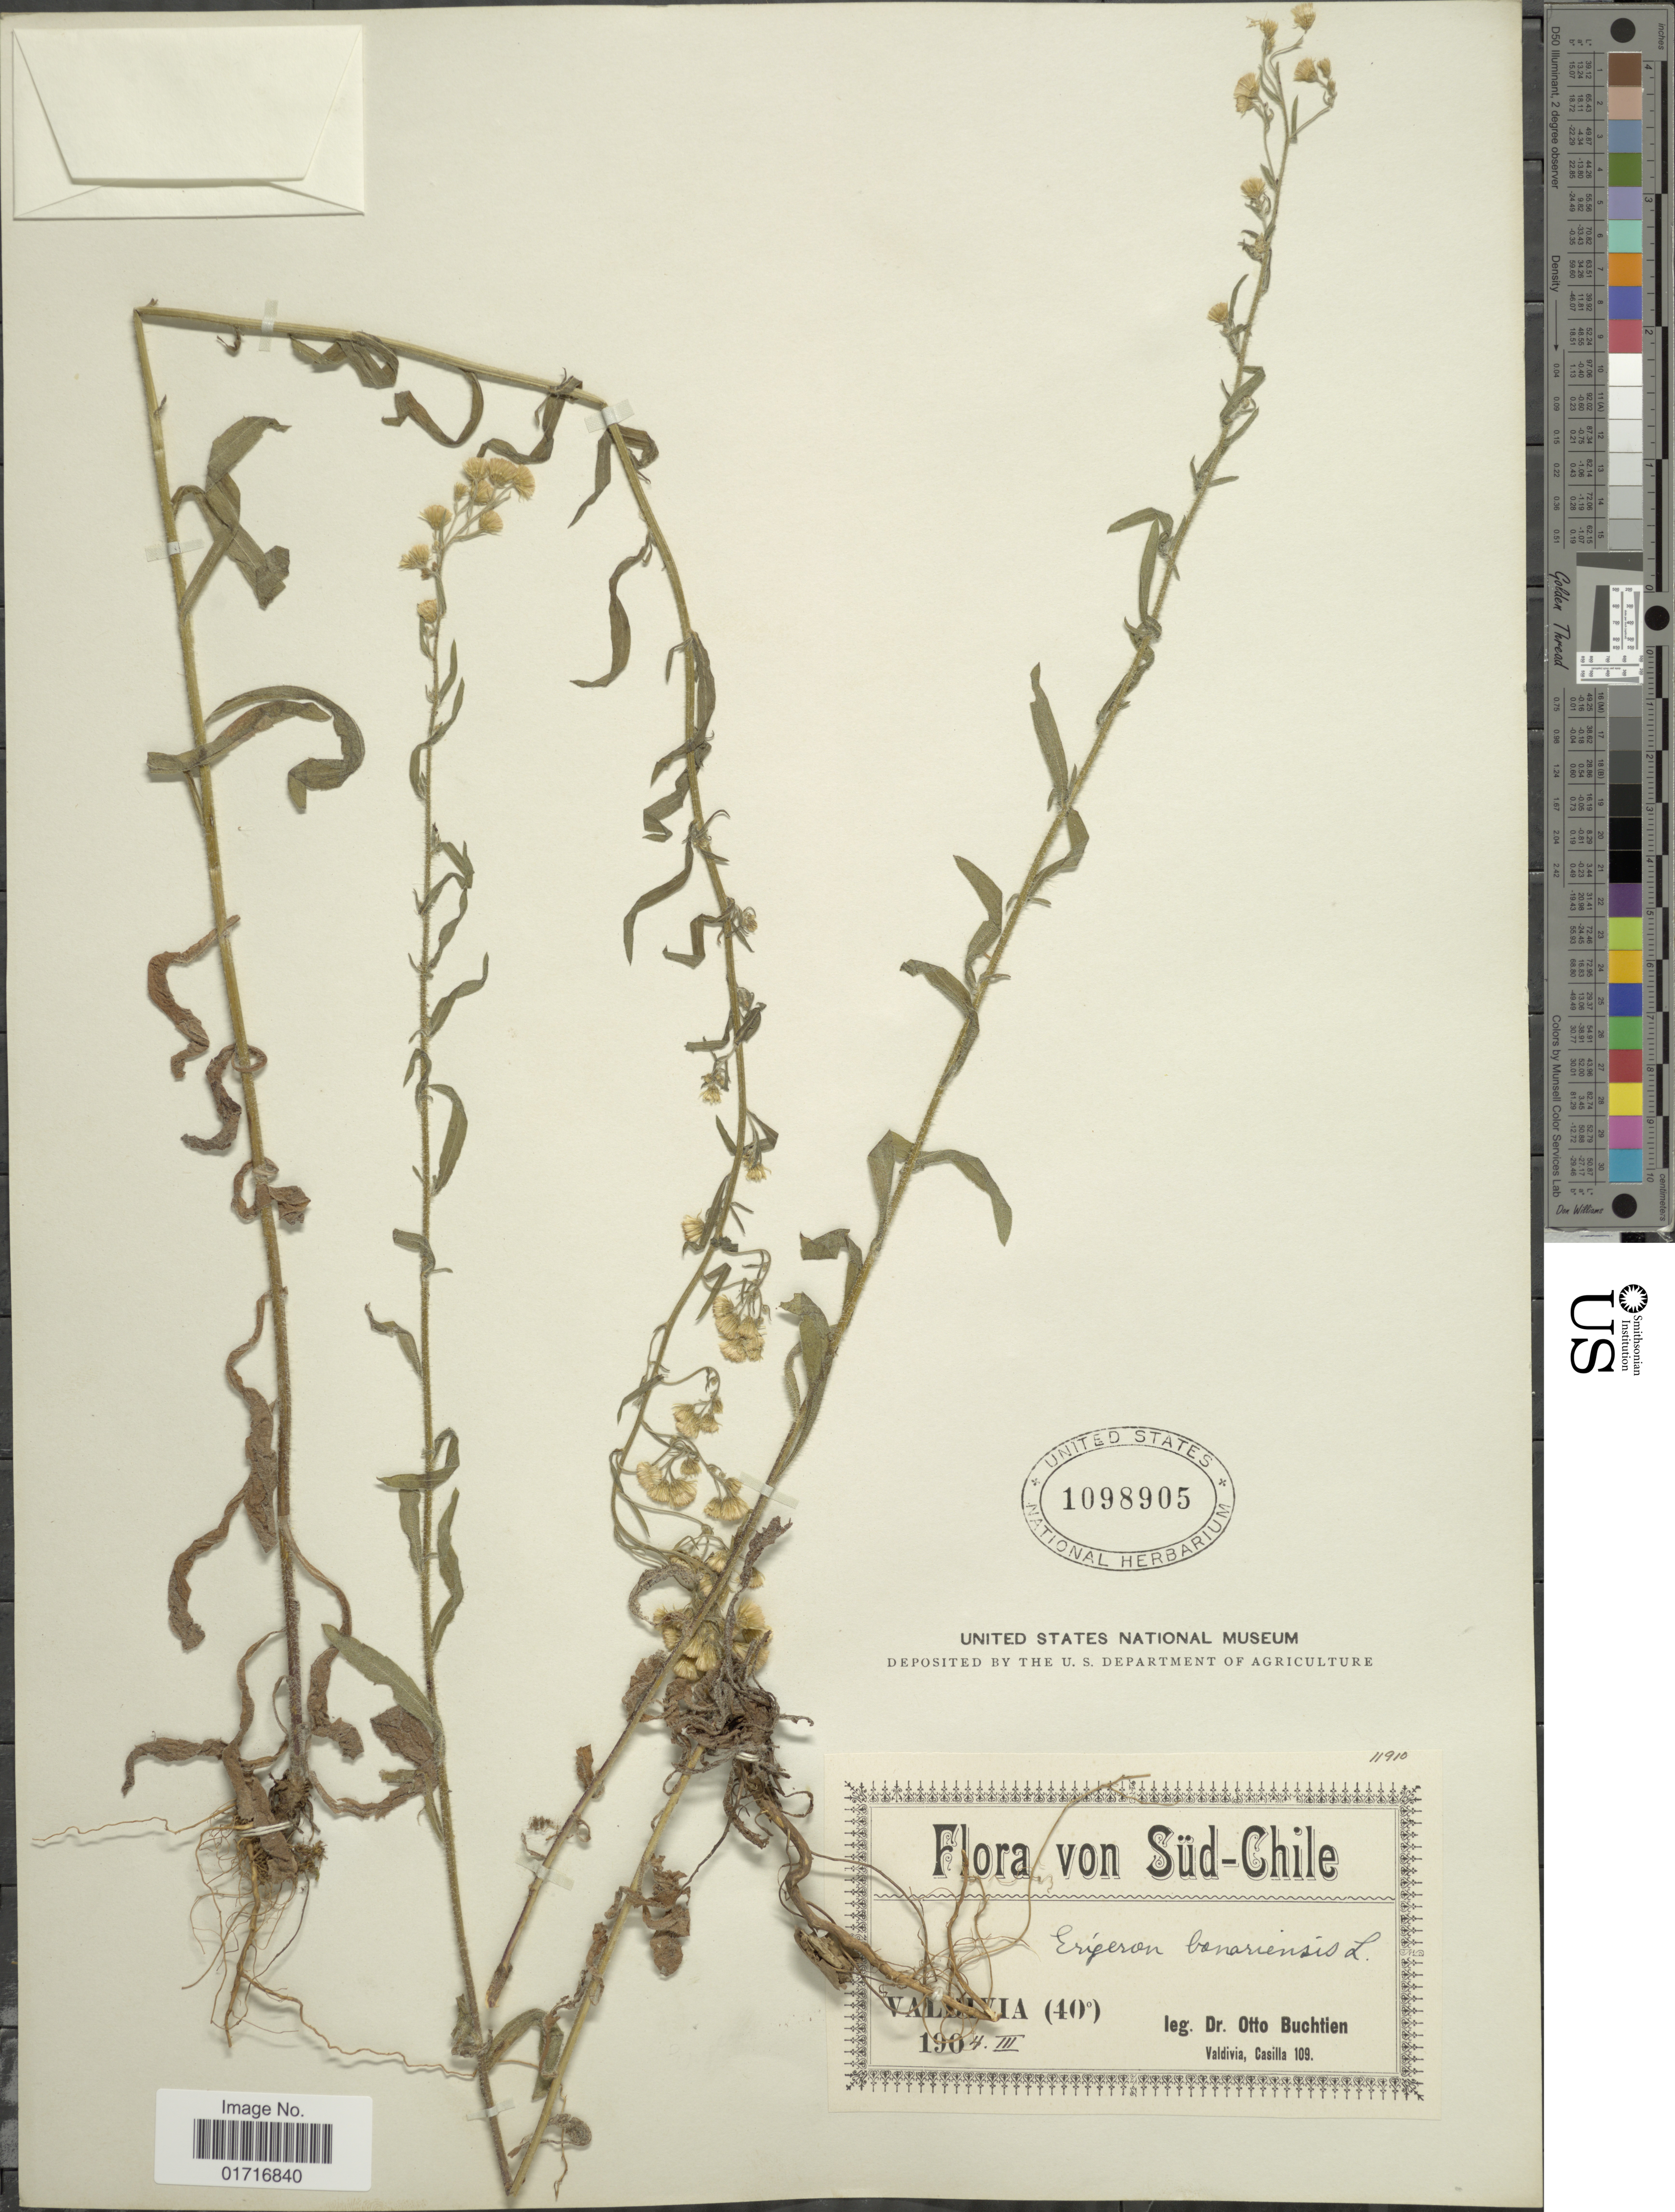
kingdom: Plantae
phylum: Tracheophyta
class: Magnoliopsida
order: Asterales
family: Asteraceae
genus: Conyza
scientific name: Conyza bonariensis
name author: (L.) Cronq.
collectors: O. Buchtien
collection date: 1904-03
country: Chile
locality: Sud-Chile, Valdivia.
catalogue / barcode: US 1098905